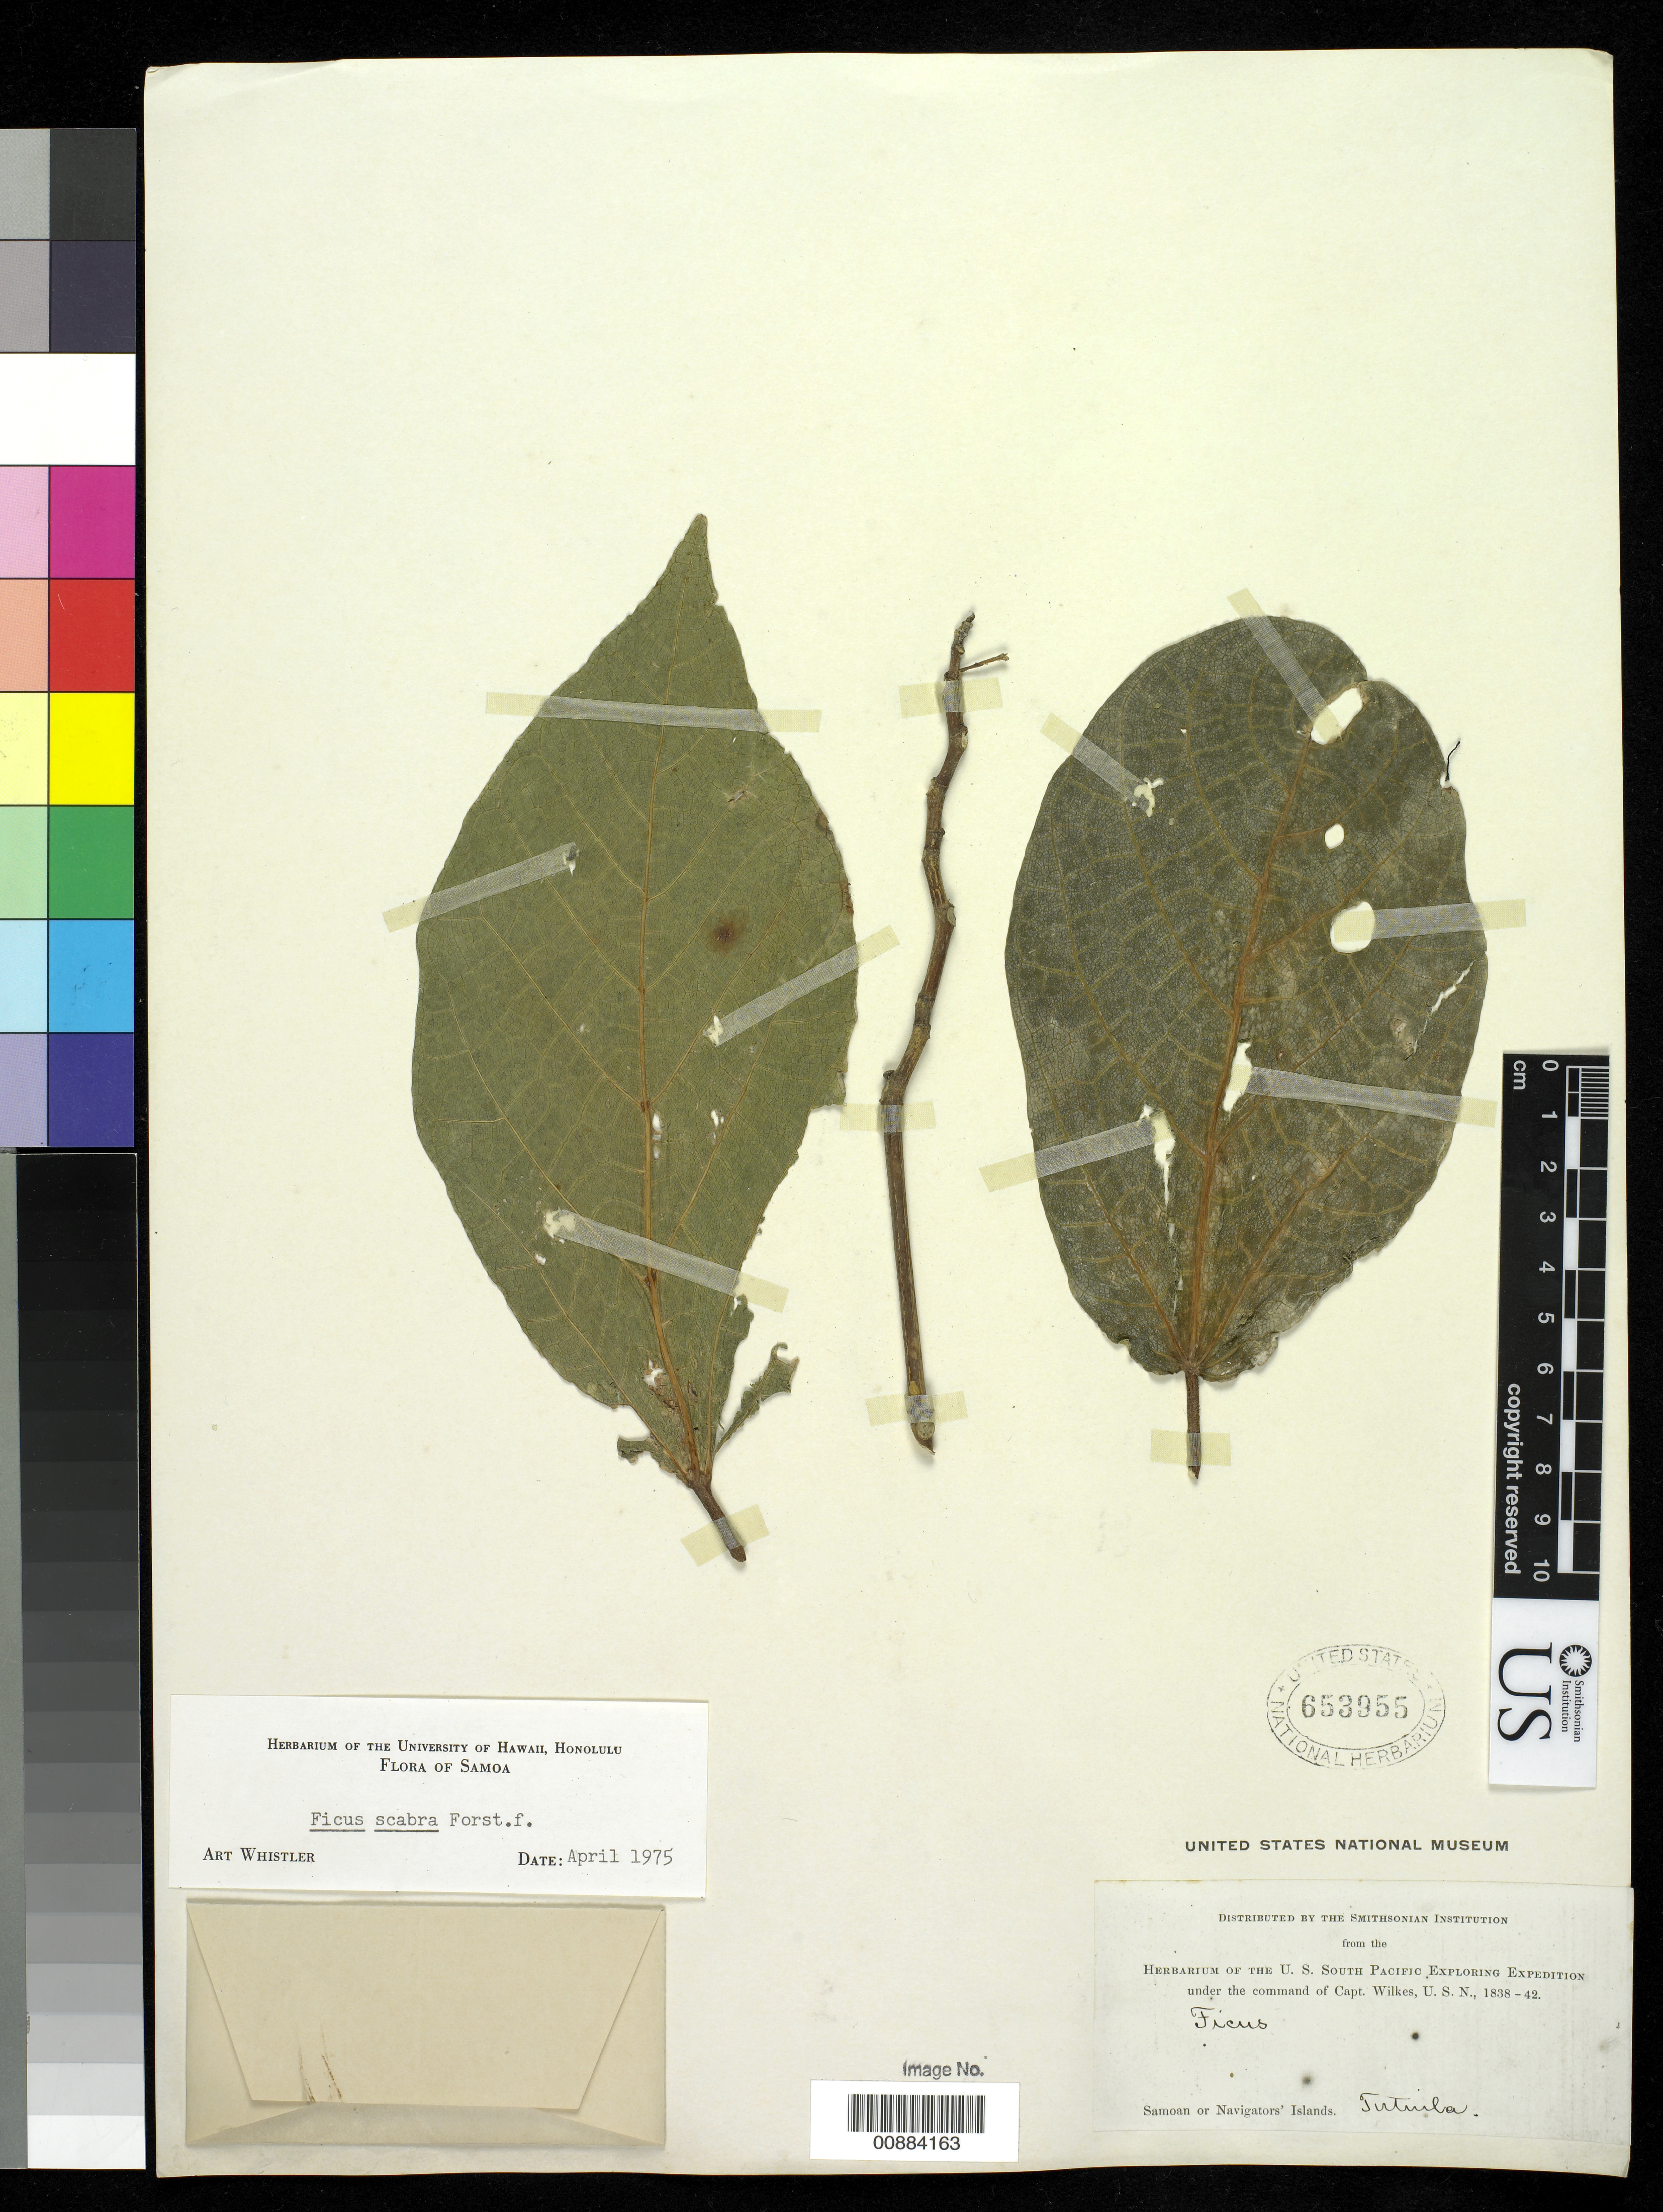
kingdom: Plantae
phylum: Tracheophyta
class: Magnoliopsida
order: Rosales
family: Moraceae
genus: Ficus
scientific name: Ficus scabra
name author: G. Forst.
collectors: Wilkes Explor. Exped.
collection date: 1838/1842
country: American Samoa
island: Tutua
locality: Samoan to Navigator's Islands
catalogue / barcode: US 653955